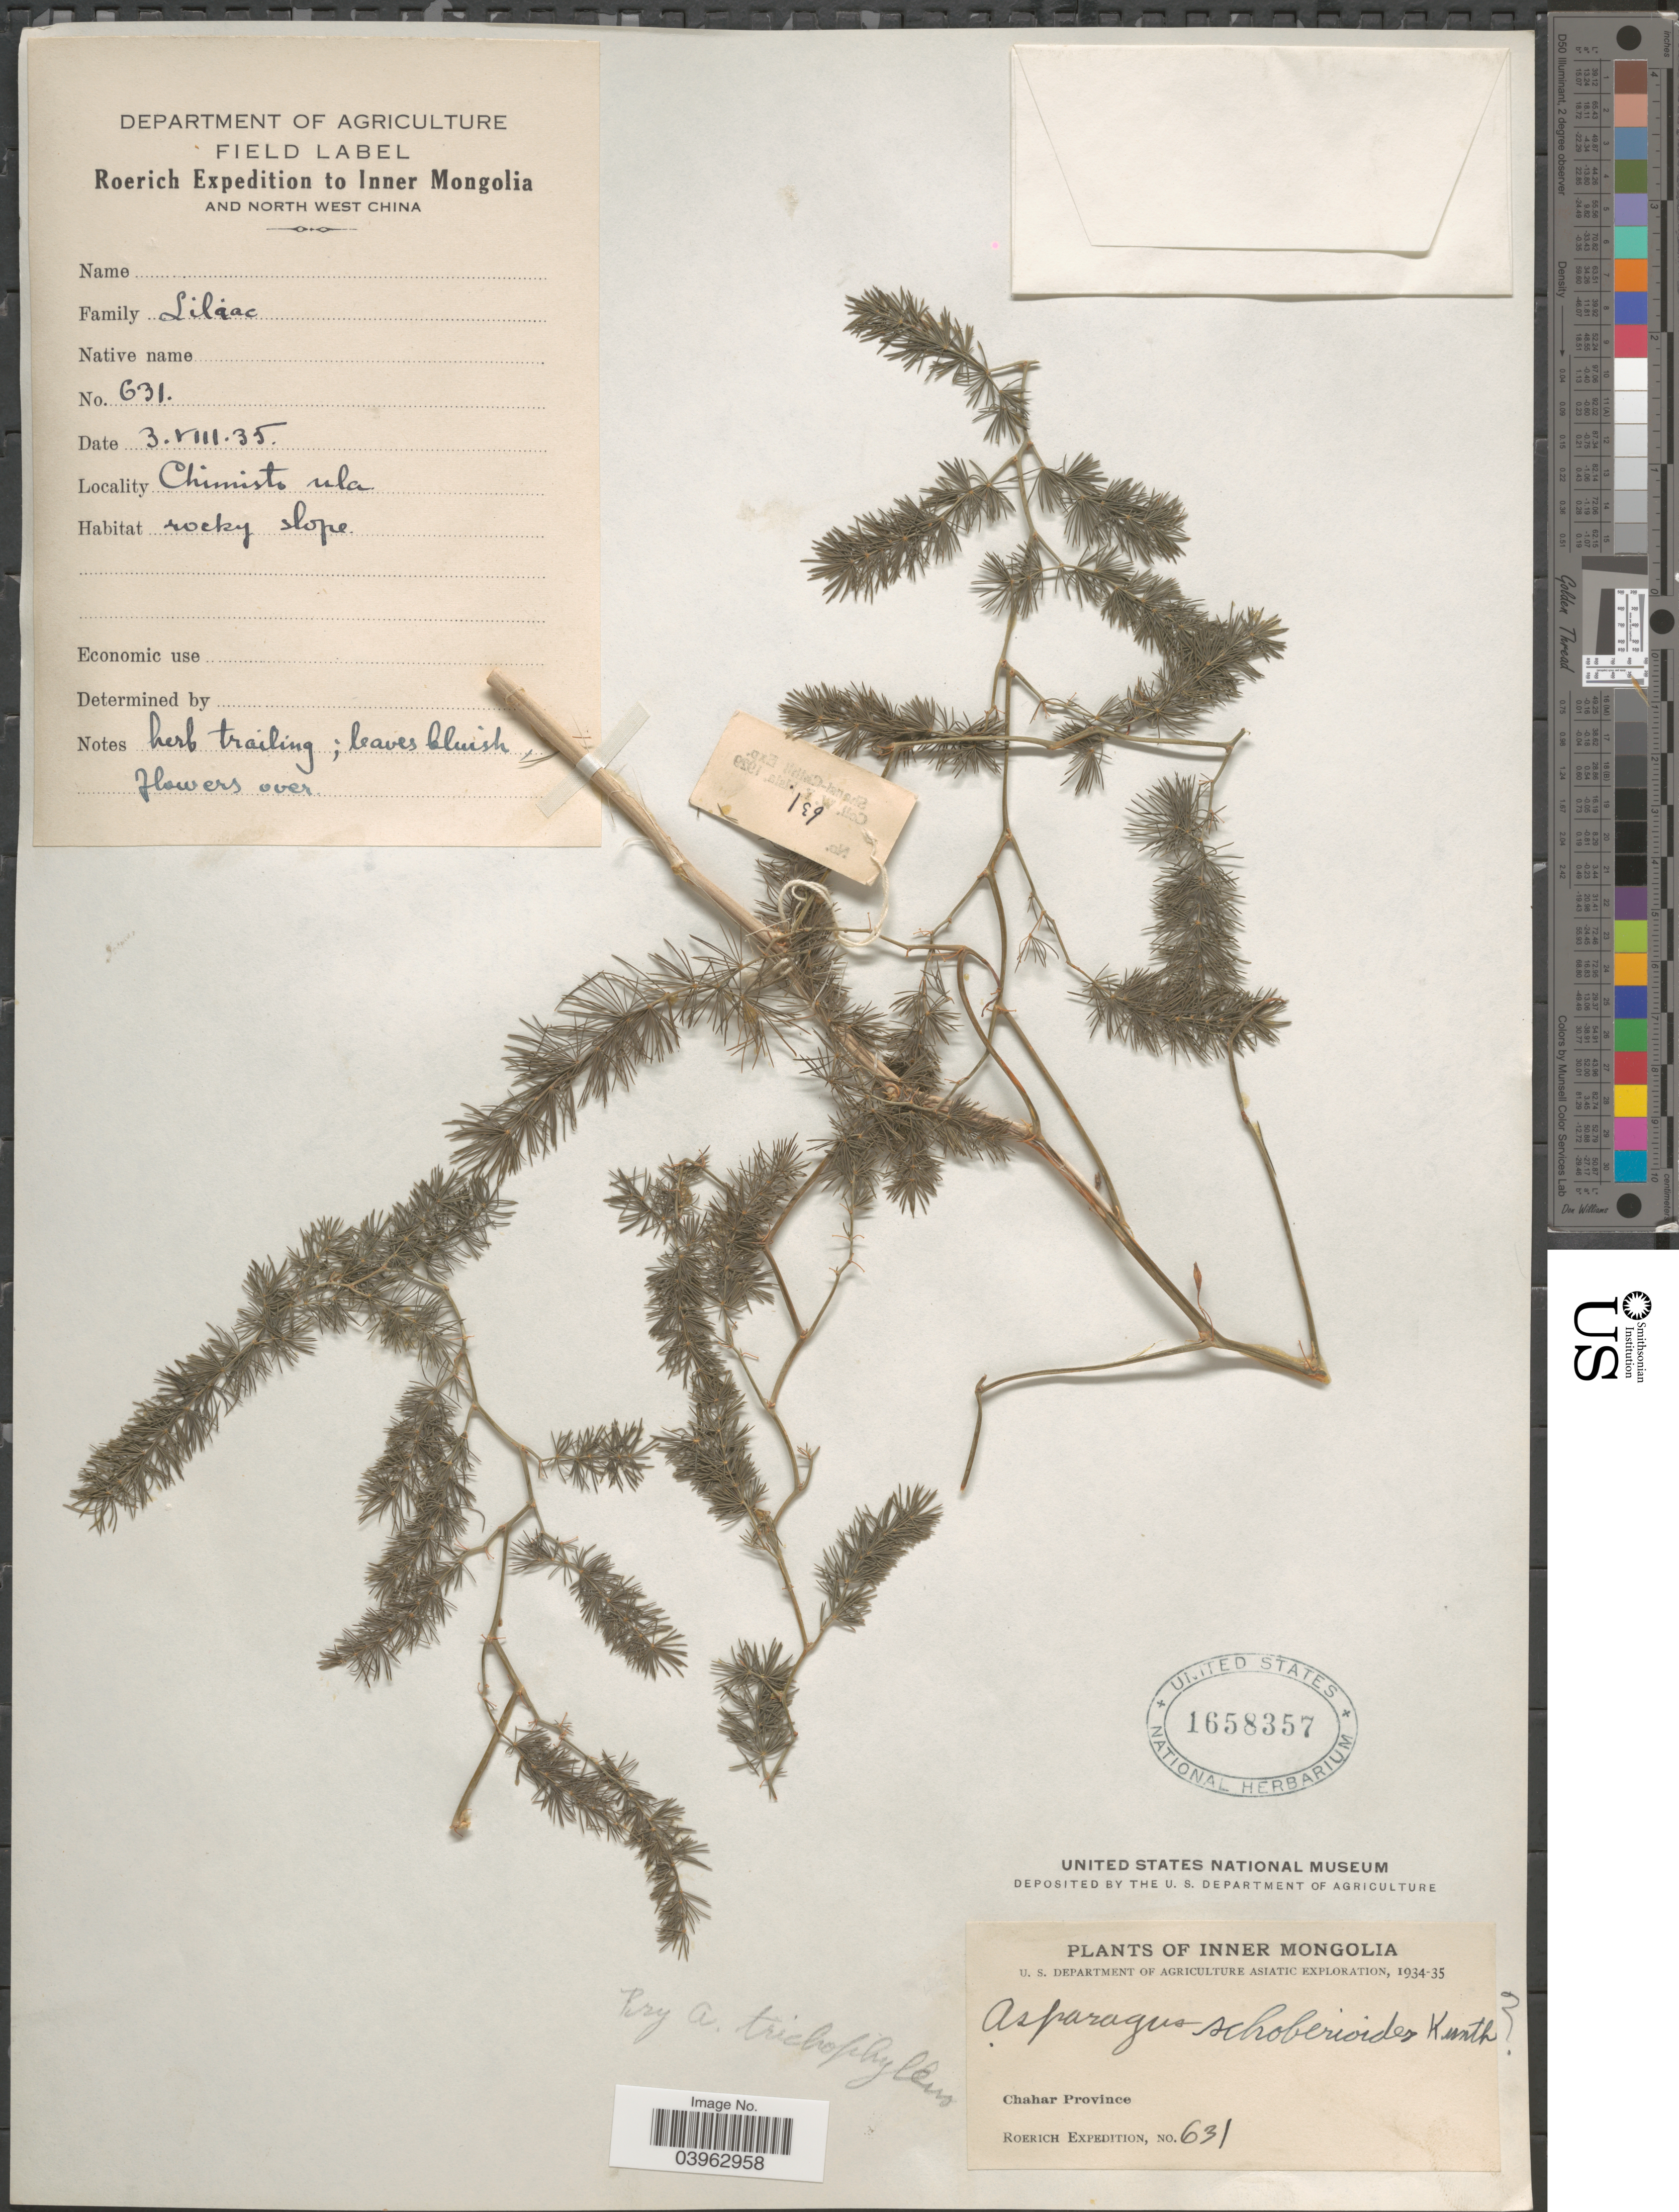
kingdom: Plantae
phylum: Tracheophyta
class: Liliopsida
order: Asparagales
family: Asparagaceae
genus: Asparagus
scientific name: Asparagus schoberioides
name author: Kunth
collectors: Roerich Expedition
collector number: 631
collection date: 1935-08-03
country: China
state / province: Nei Monggol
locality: Inner Mongolia. Chahar Province. Inner Mongolia and North West China. Chimisto ula.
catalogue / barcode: US 1658357